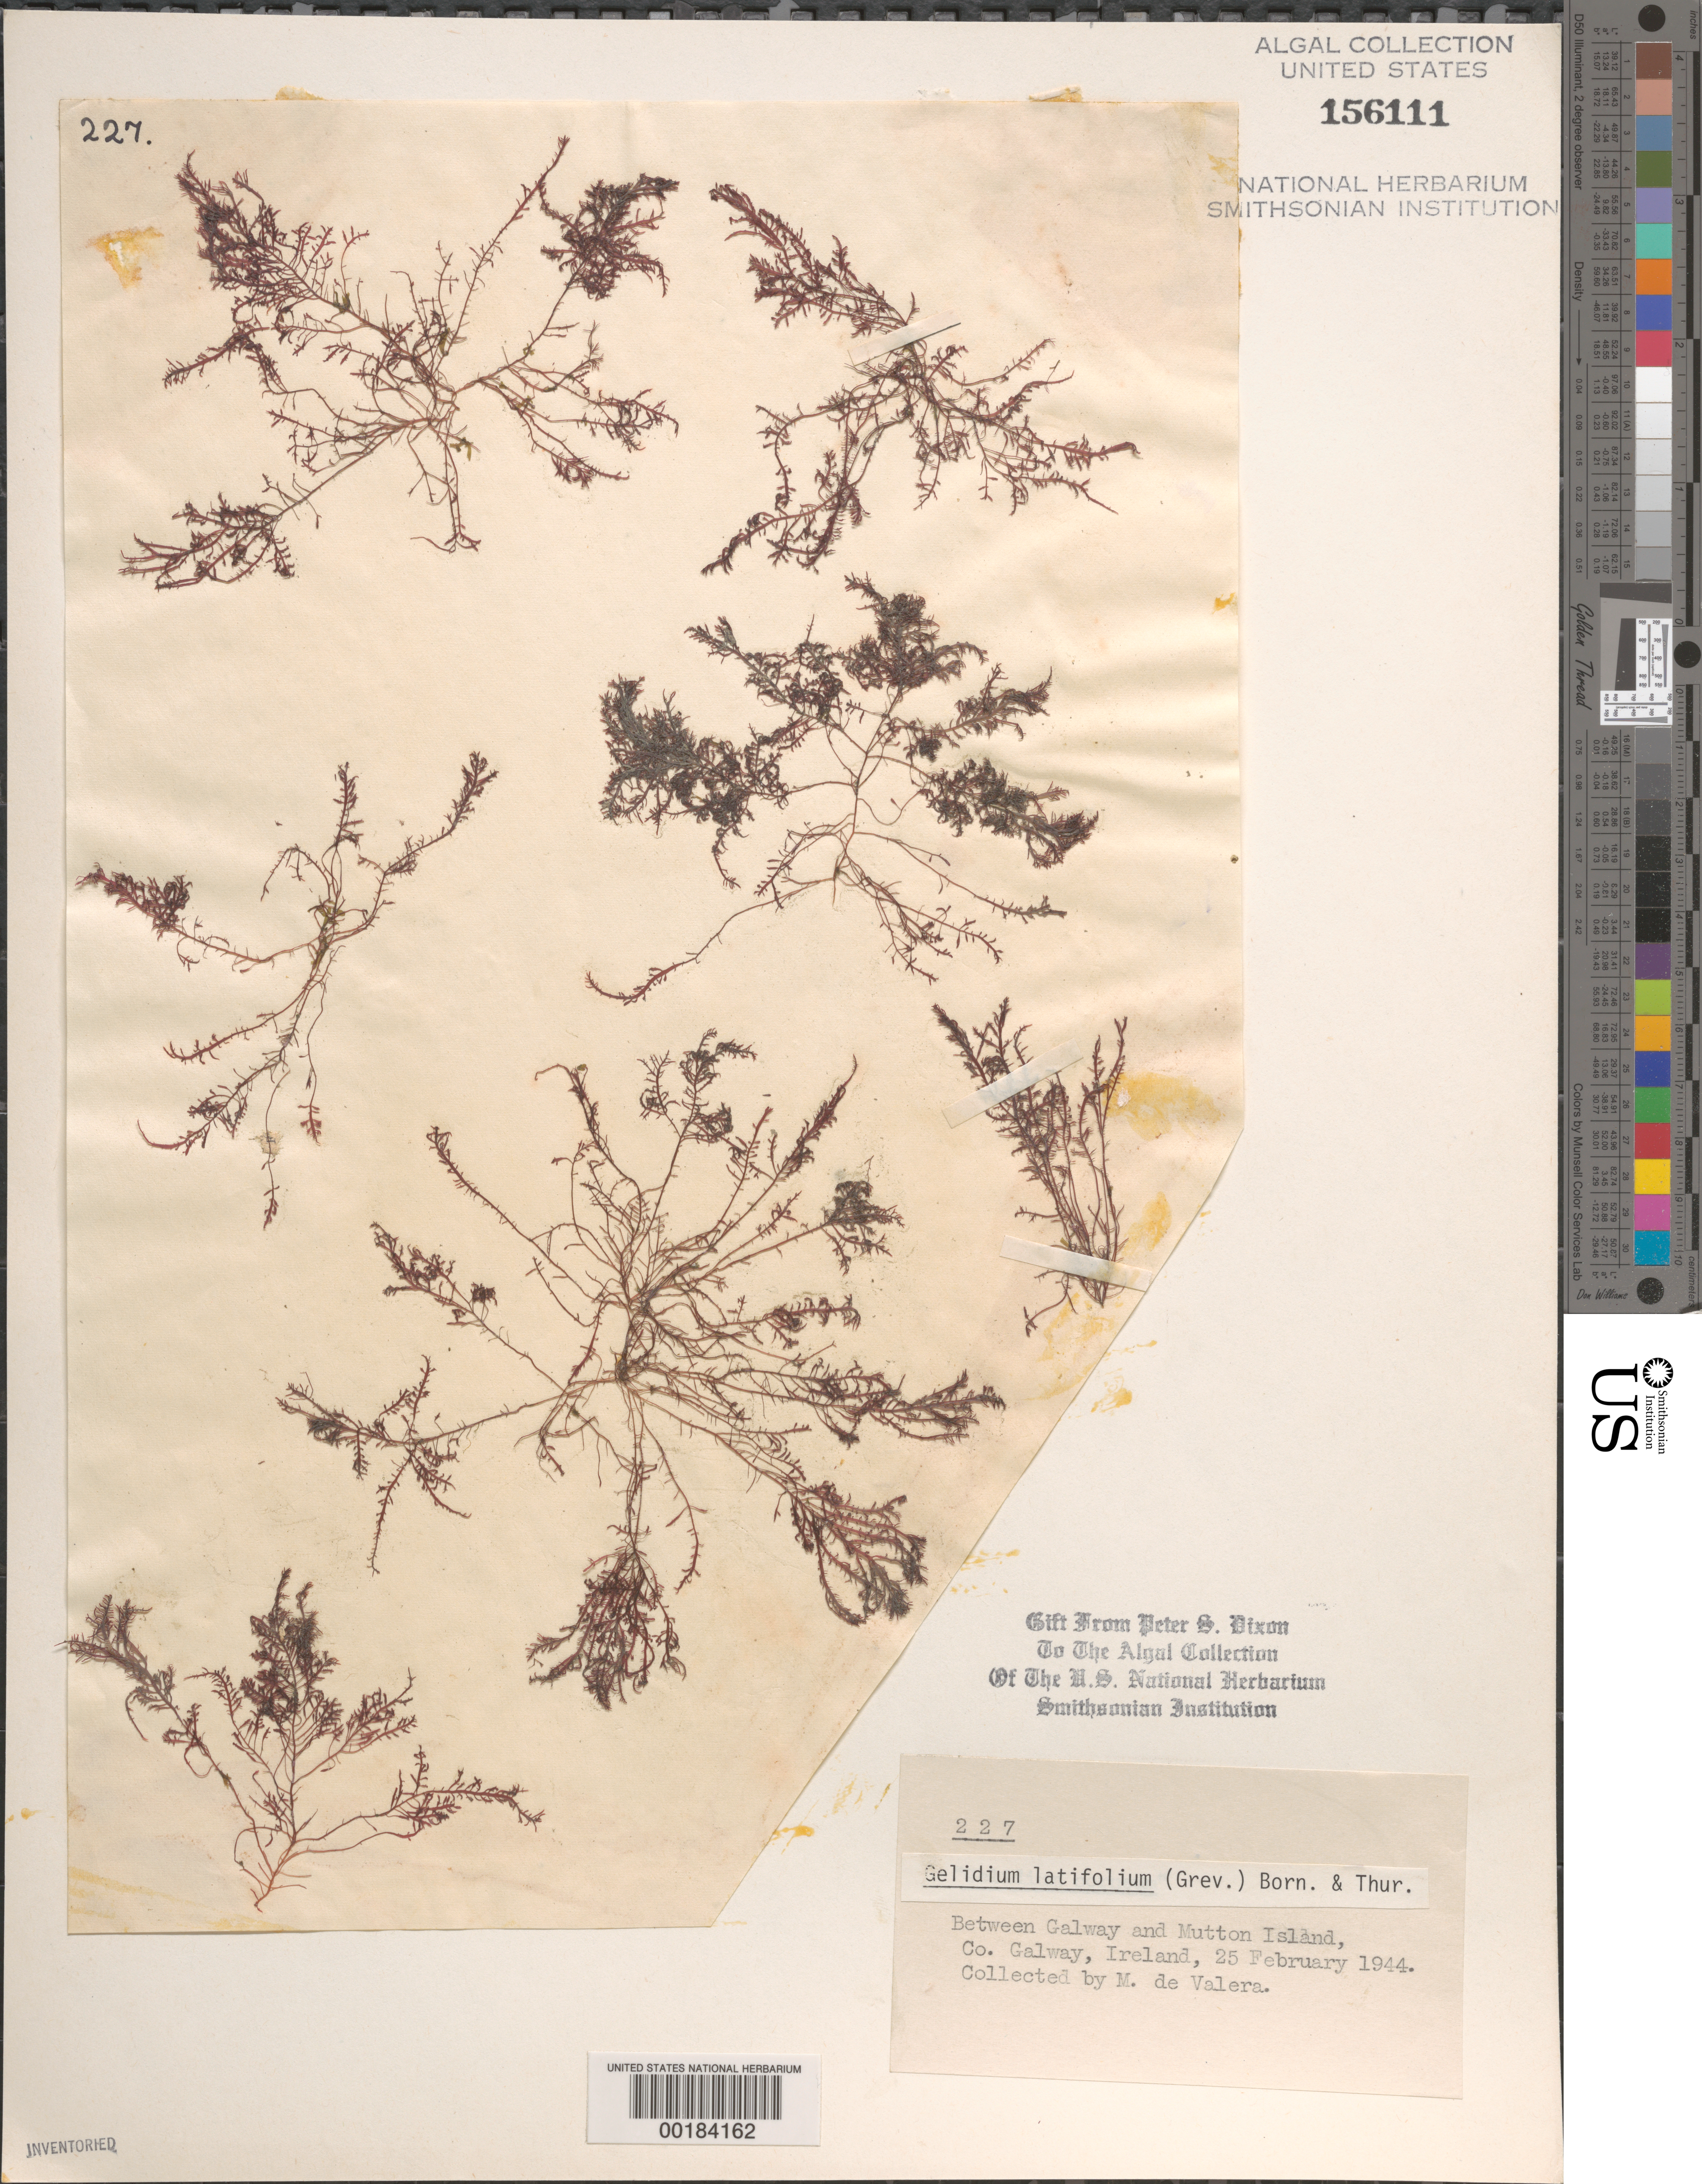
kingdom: Plantae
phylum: Rhodophyta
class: Florideophyceae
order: Gelidiales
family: Gelidiaceae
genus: Gelidium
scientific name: Gelidium spinosum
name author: (S.G. Gmel.) P.C. Silva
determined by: Algae name updating Project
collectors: M. De Valera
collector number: PSD 227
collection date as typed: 25 Feb 1944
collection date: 1944-02-25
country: Ireland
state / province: Connaught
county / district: Galway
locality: Between Galway and Mutton Island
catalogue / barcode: US 156111